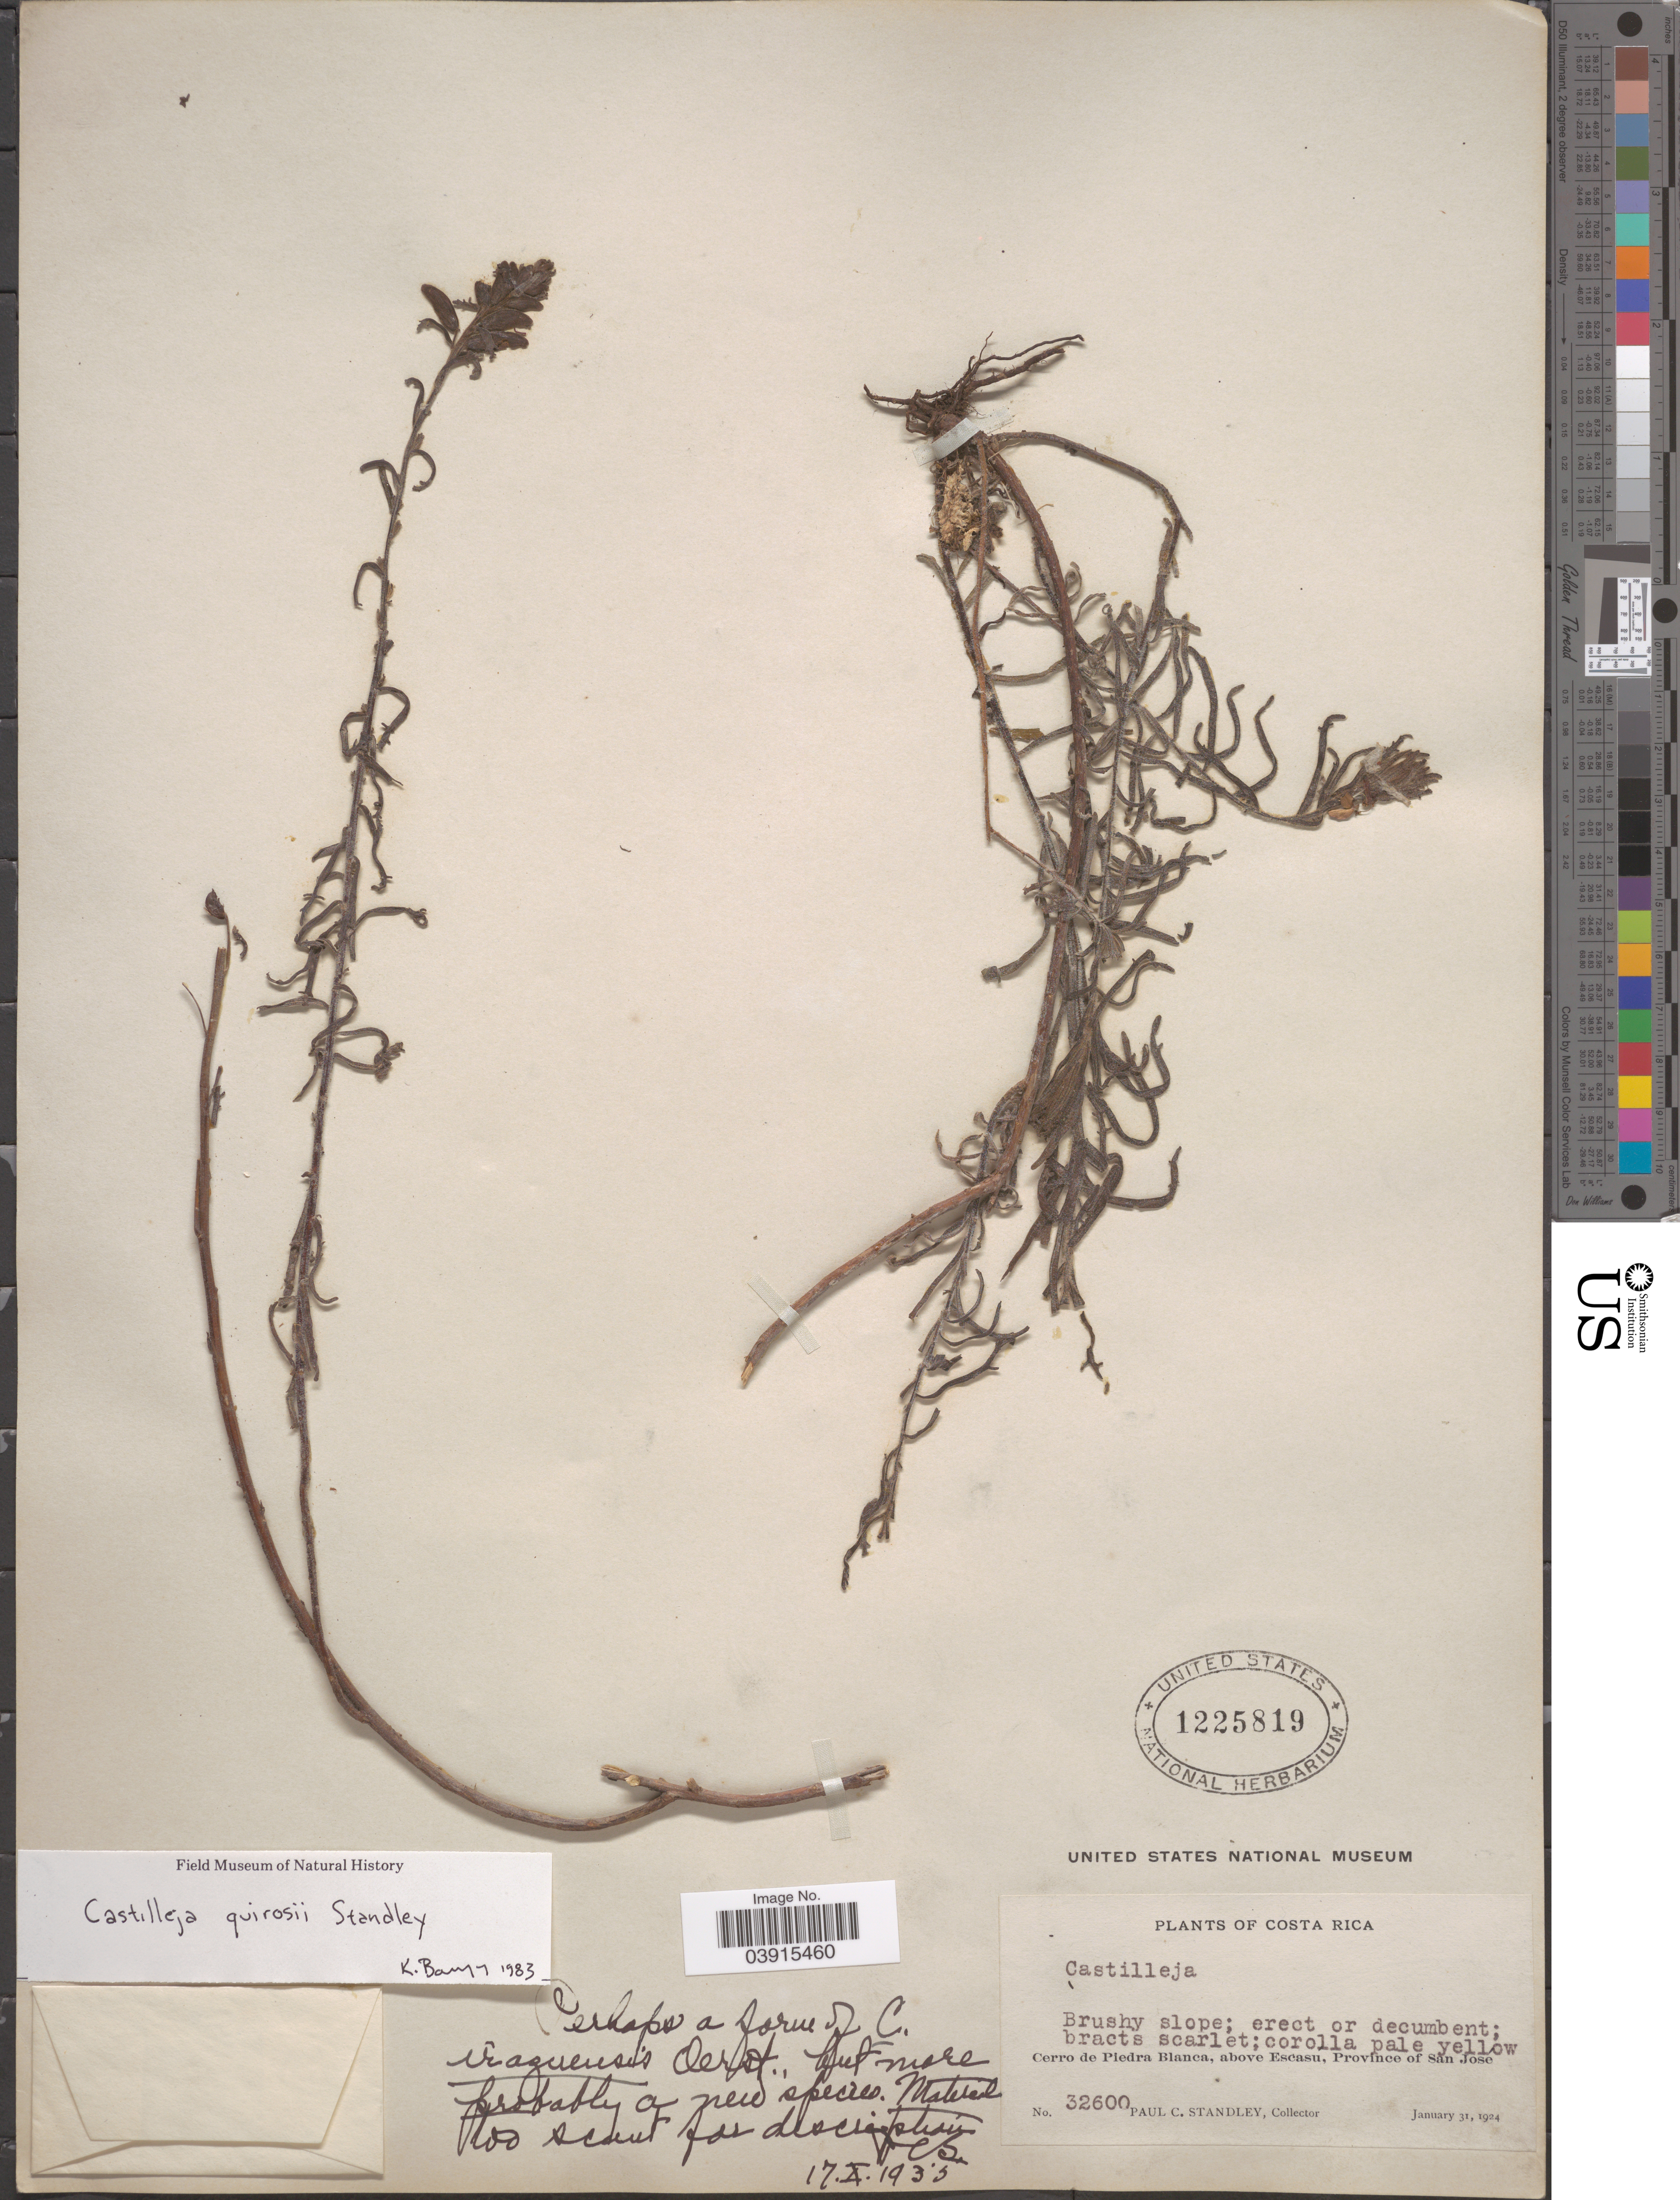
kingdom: Plantae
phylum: Tracheophyta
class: Magnoliopsida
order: Lamiales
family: Orobanchaceae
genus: Castilleja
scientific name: Castilleja quirosii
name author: Standl.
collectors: P. C. Standley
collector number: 32600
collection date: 1924-01-31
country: Costa Rica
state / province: San José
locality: Cerro de Piedra Blanca, above Escasu.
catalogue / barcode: US 1225819